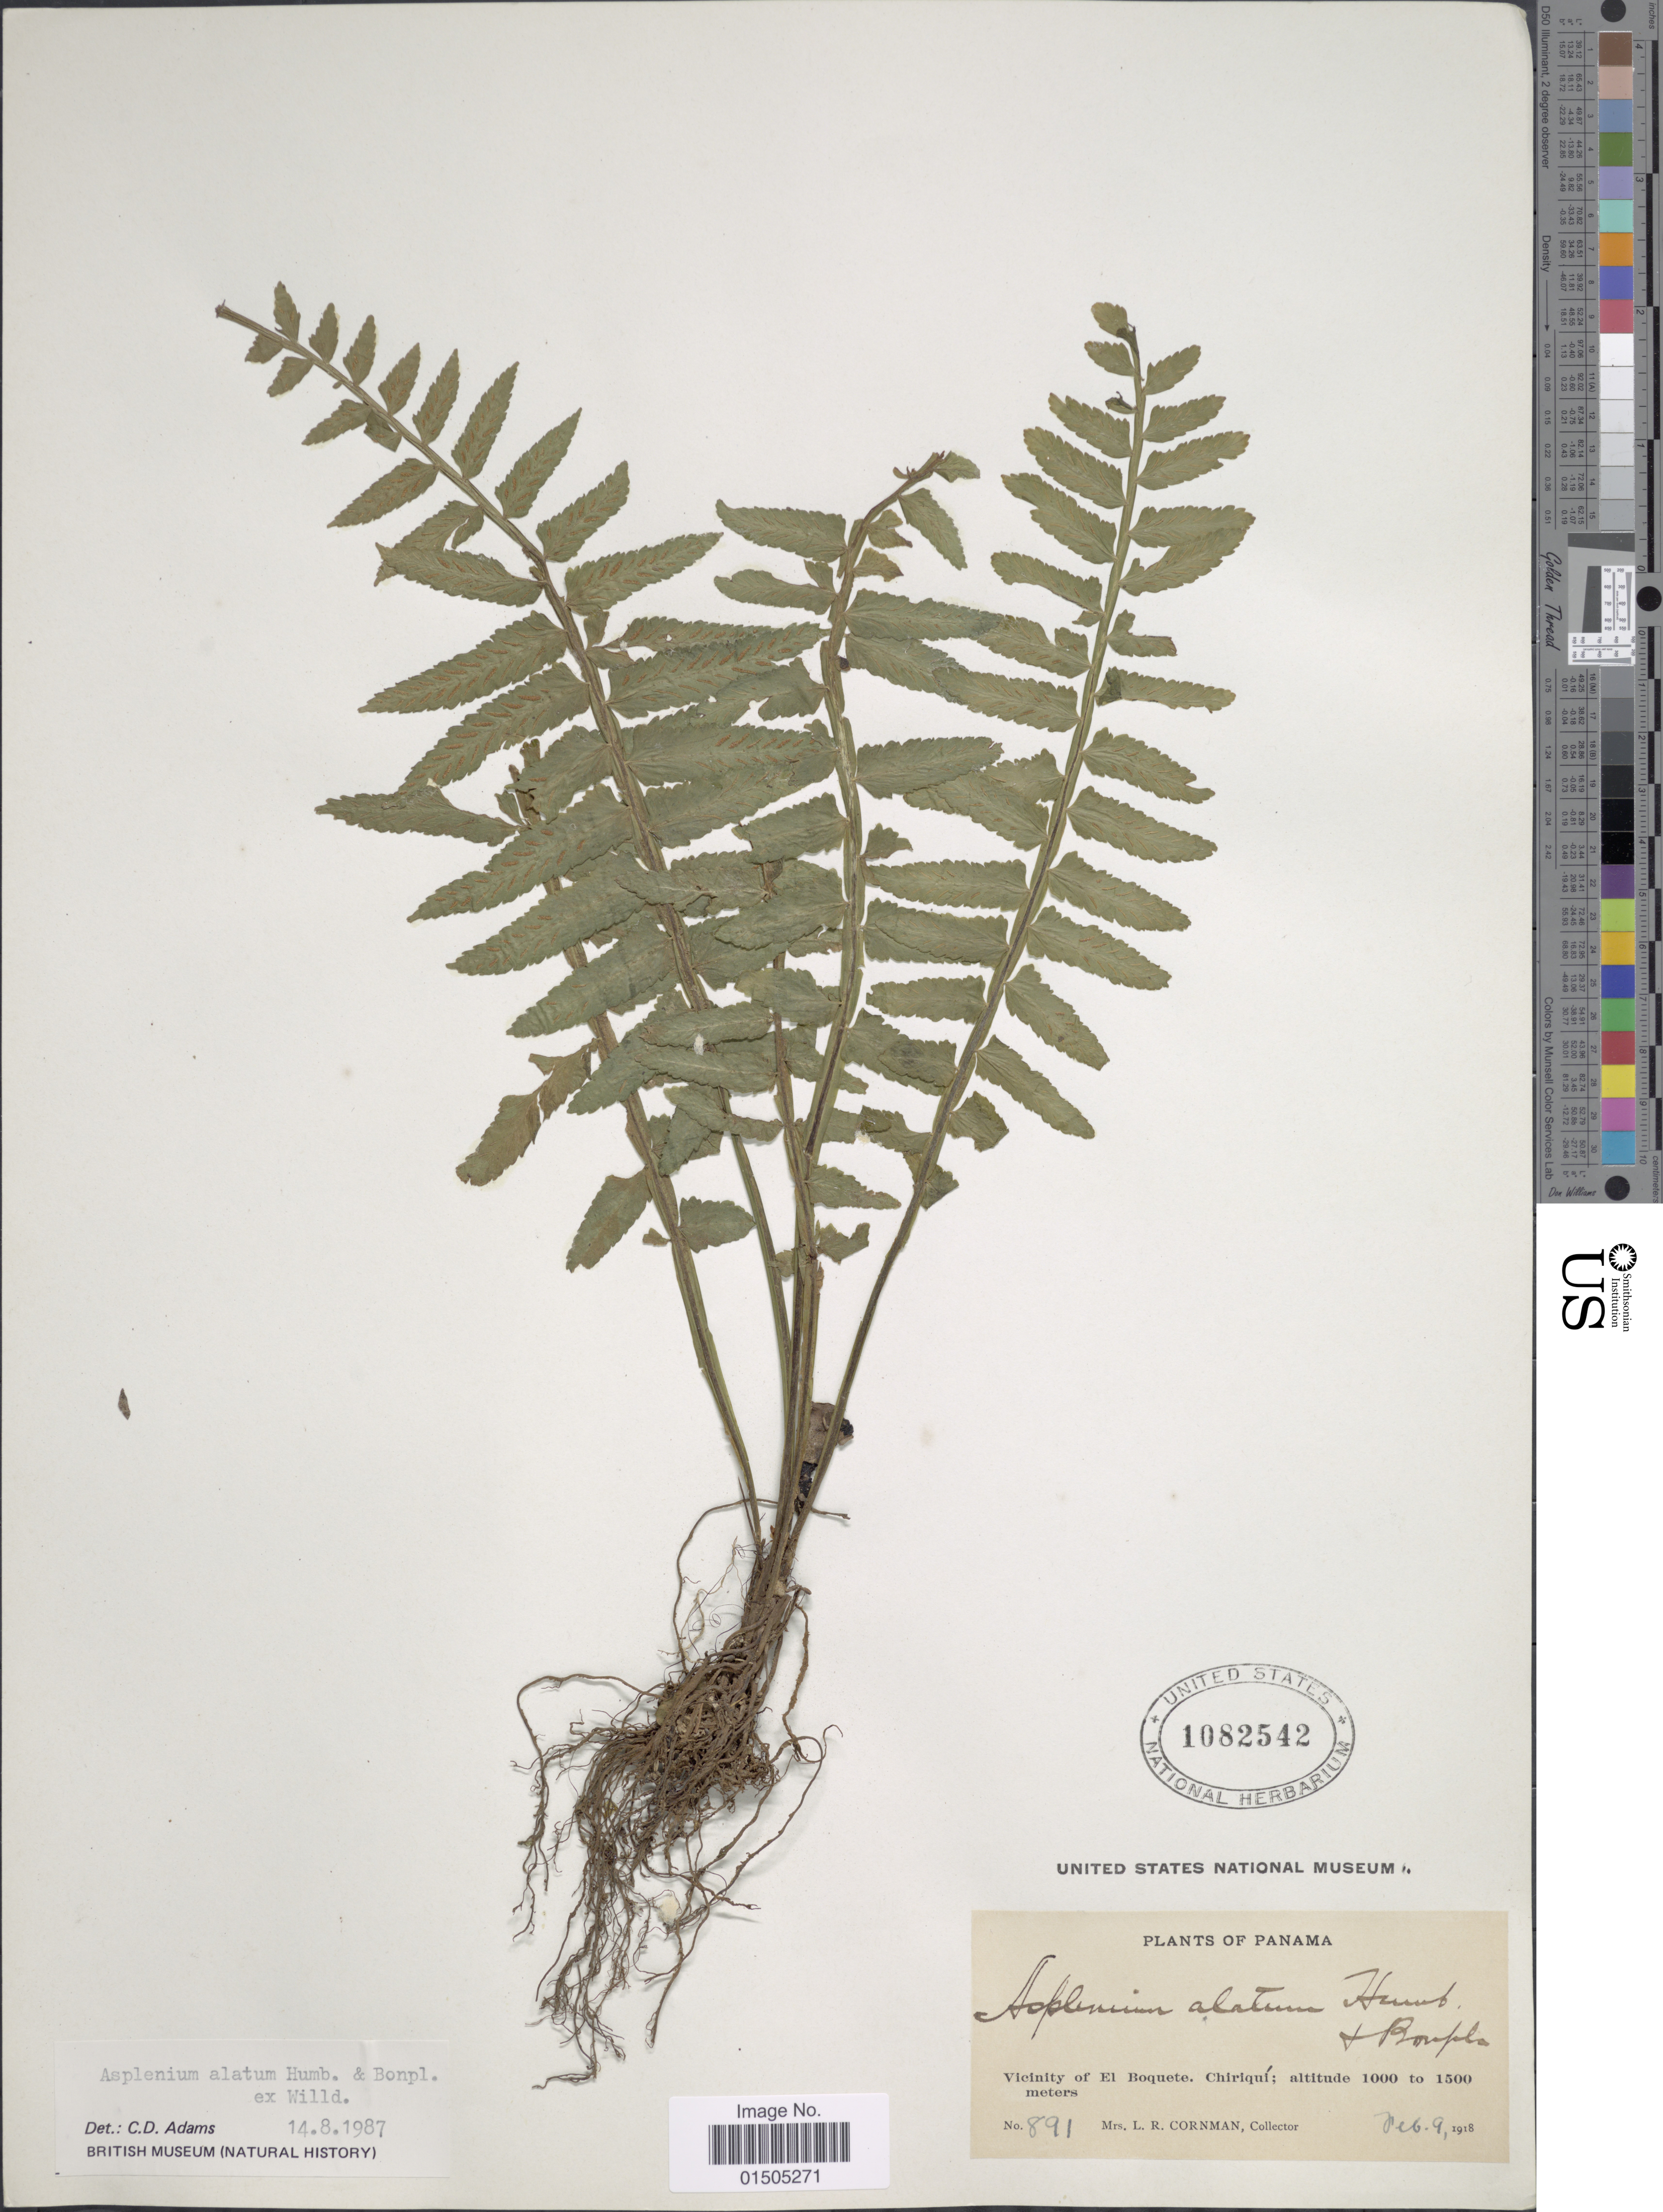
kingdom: Plantae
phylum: Tracheophyta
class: Polypodiopsida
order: Polypodiales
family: Aspleniaceae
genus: Asplenium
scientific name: Asplenium alatum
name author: Humb. & Bonpl. ex Willd.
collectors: L. Cornman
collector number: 891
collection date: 1918-02-09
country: Panama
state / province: Chiriqui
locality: Vicinity of El Boquete.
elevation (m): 1000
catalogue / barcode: US 1082542